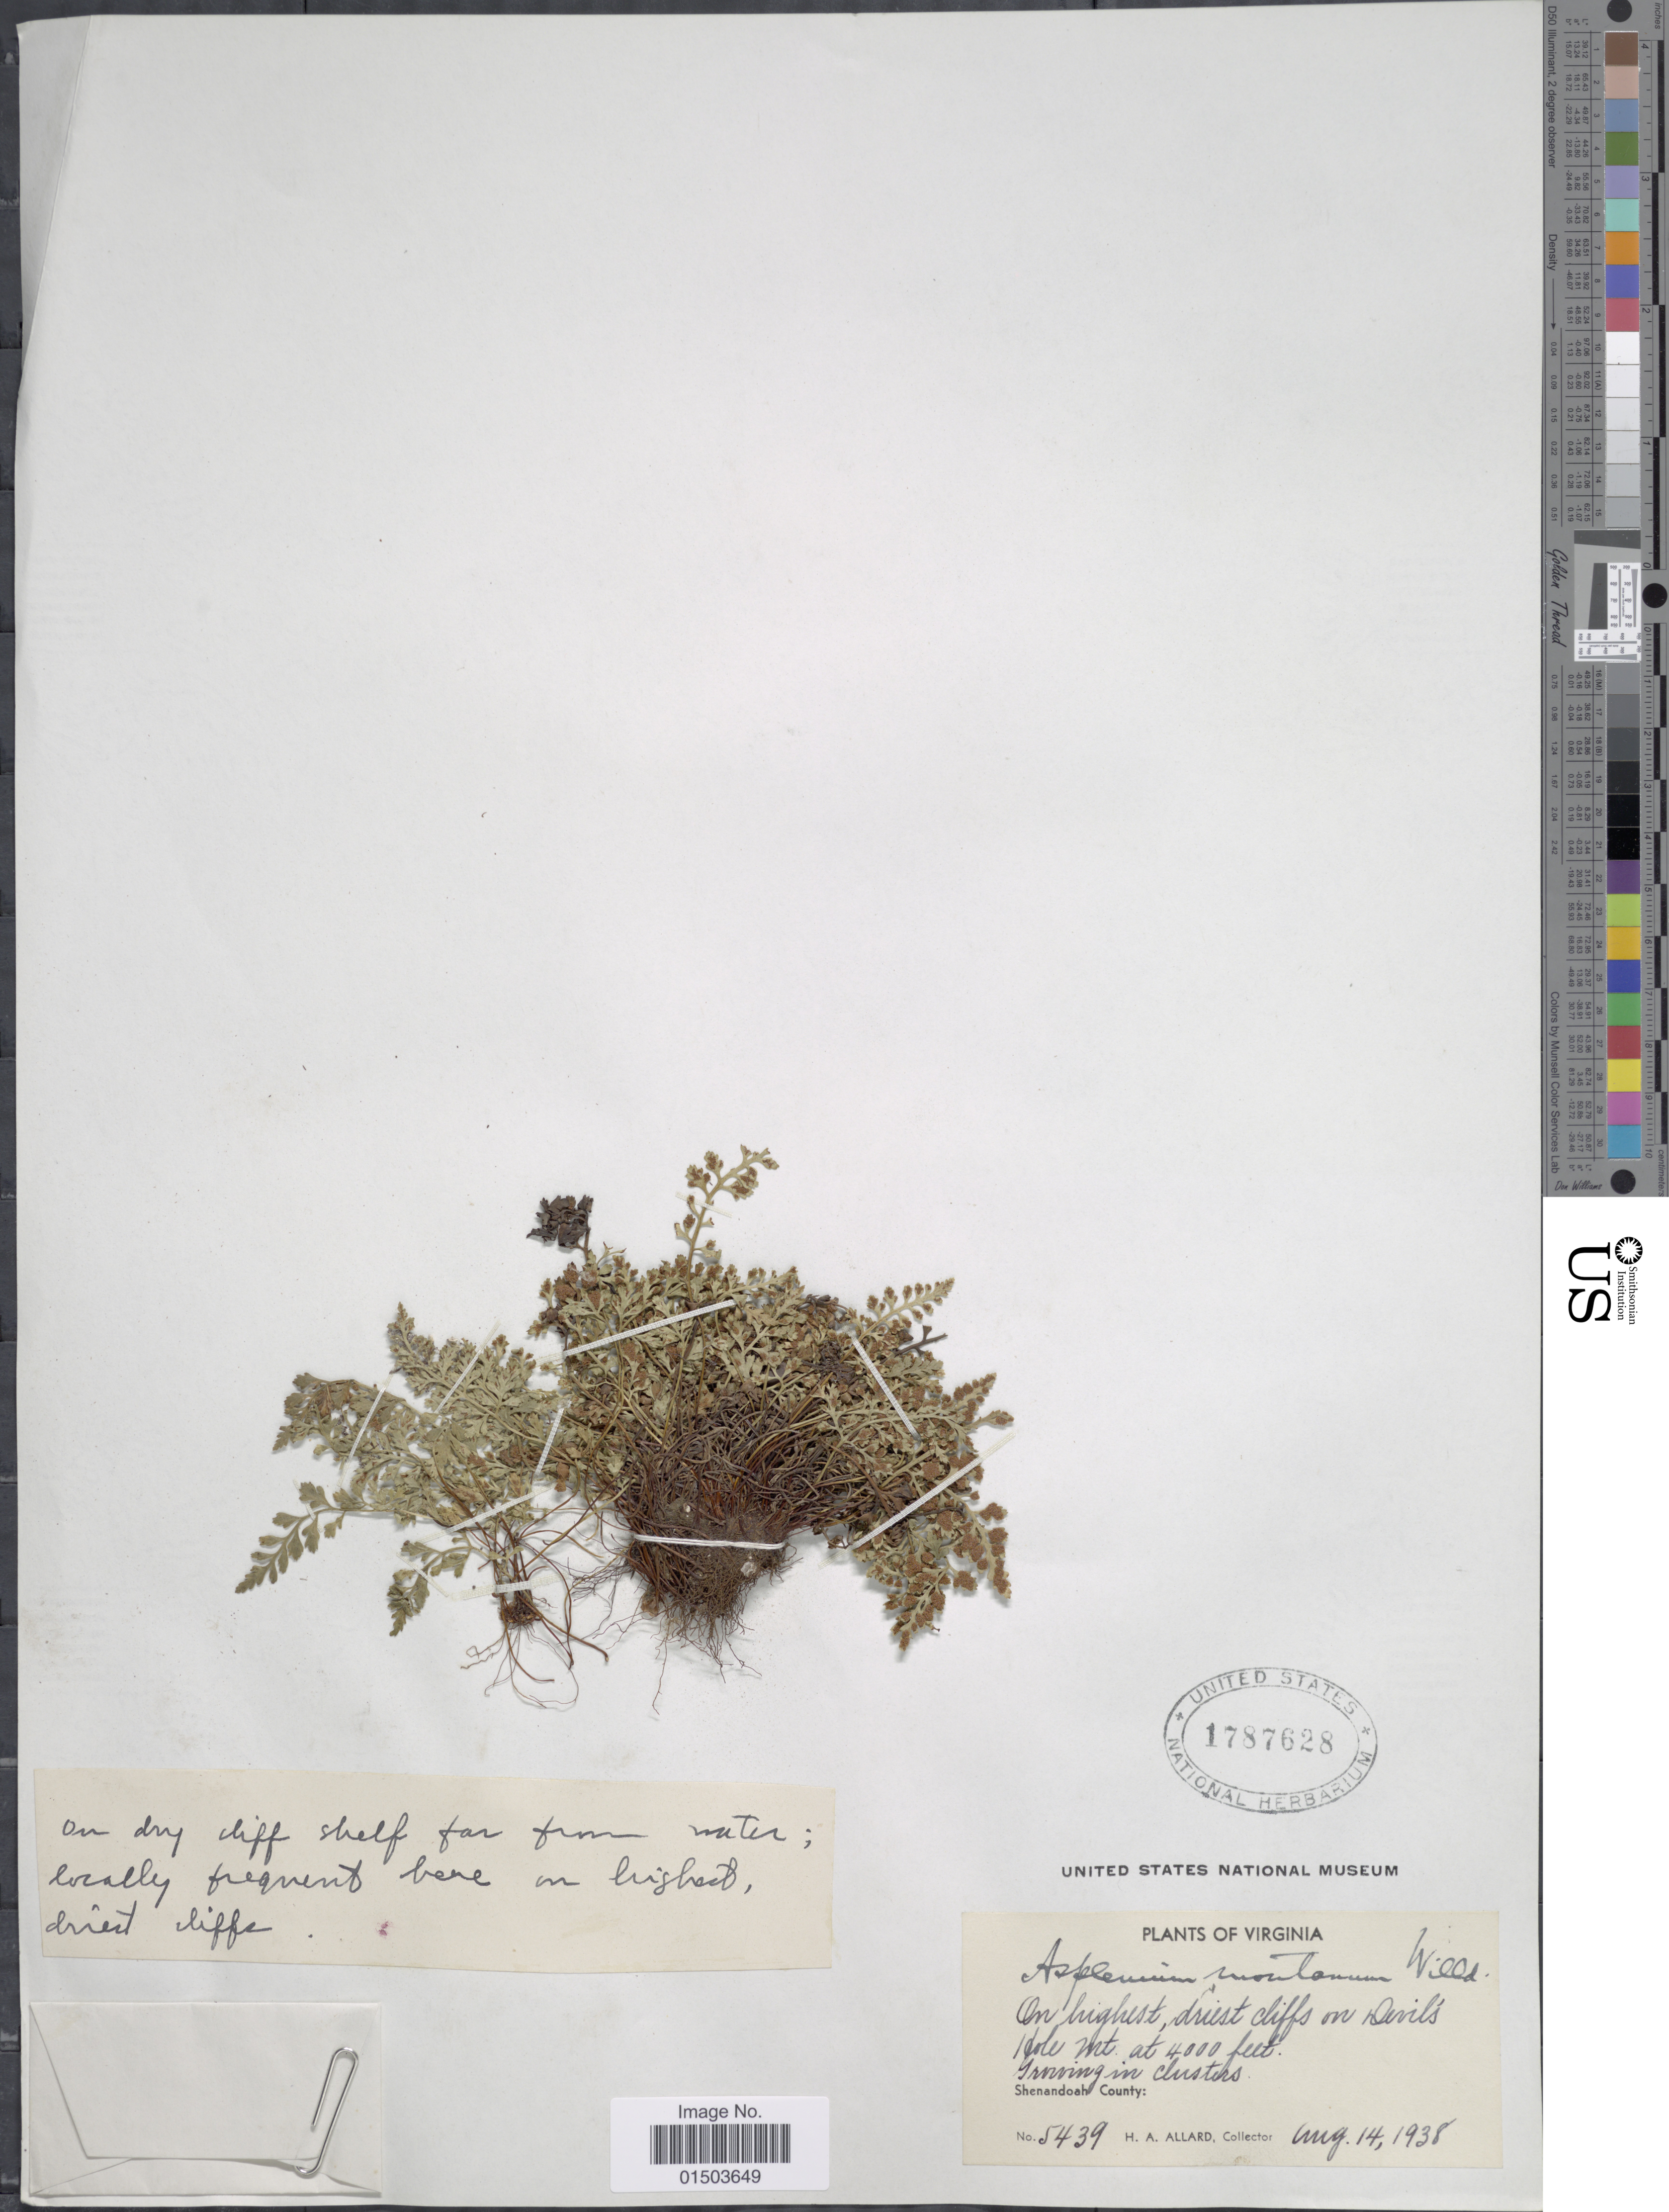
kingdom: Plantae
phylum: Tracheophyta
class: Polypodiopsida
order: Polypodiales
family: Aspleniaceae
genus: Asplenium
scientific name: Asplenium montanum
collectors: H. A. Allard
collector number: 5439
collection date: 1938-08-14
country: United States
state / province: Virginia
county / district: Shenandoah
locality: Driest cliffs on Devil's Hole Mt. Shenandoah County.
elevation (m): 1219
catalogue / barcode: US 1787628